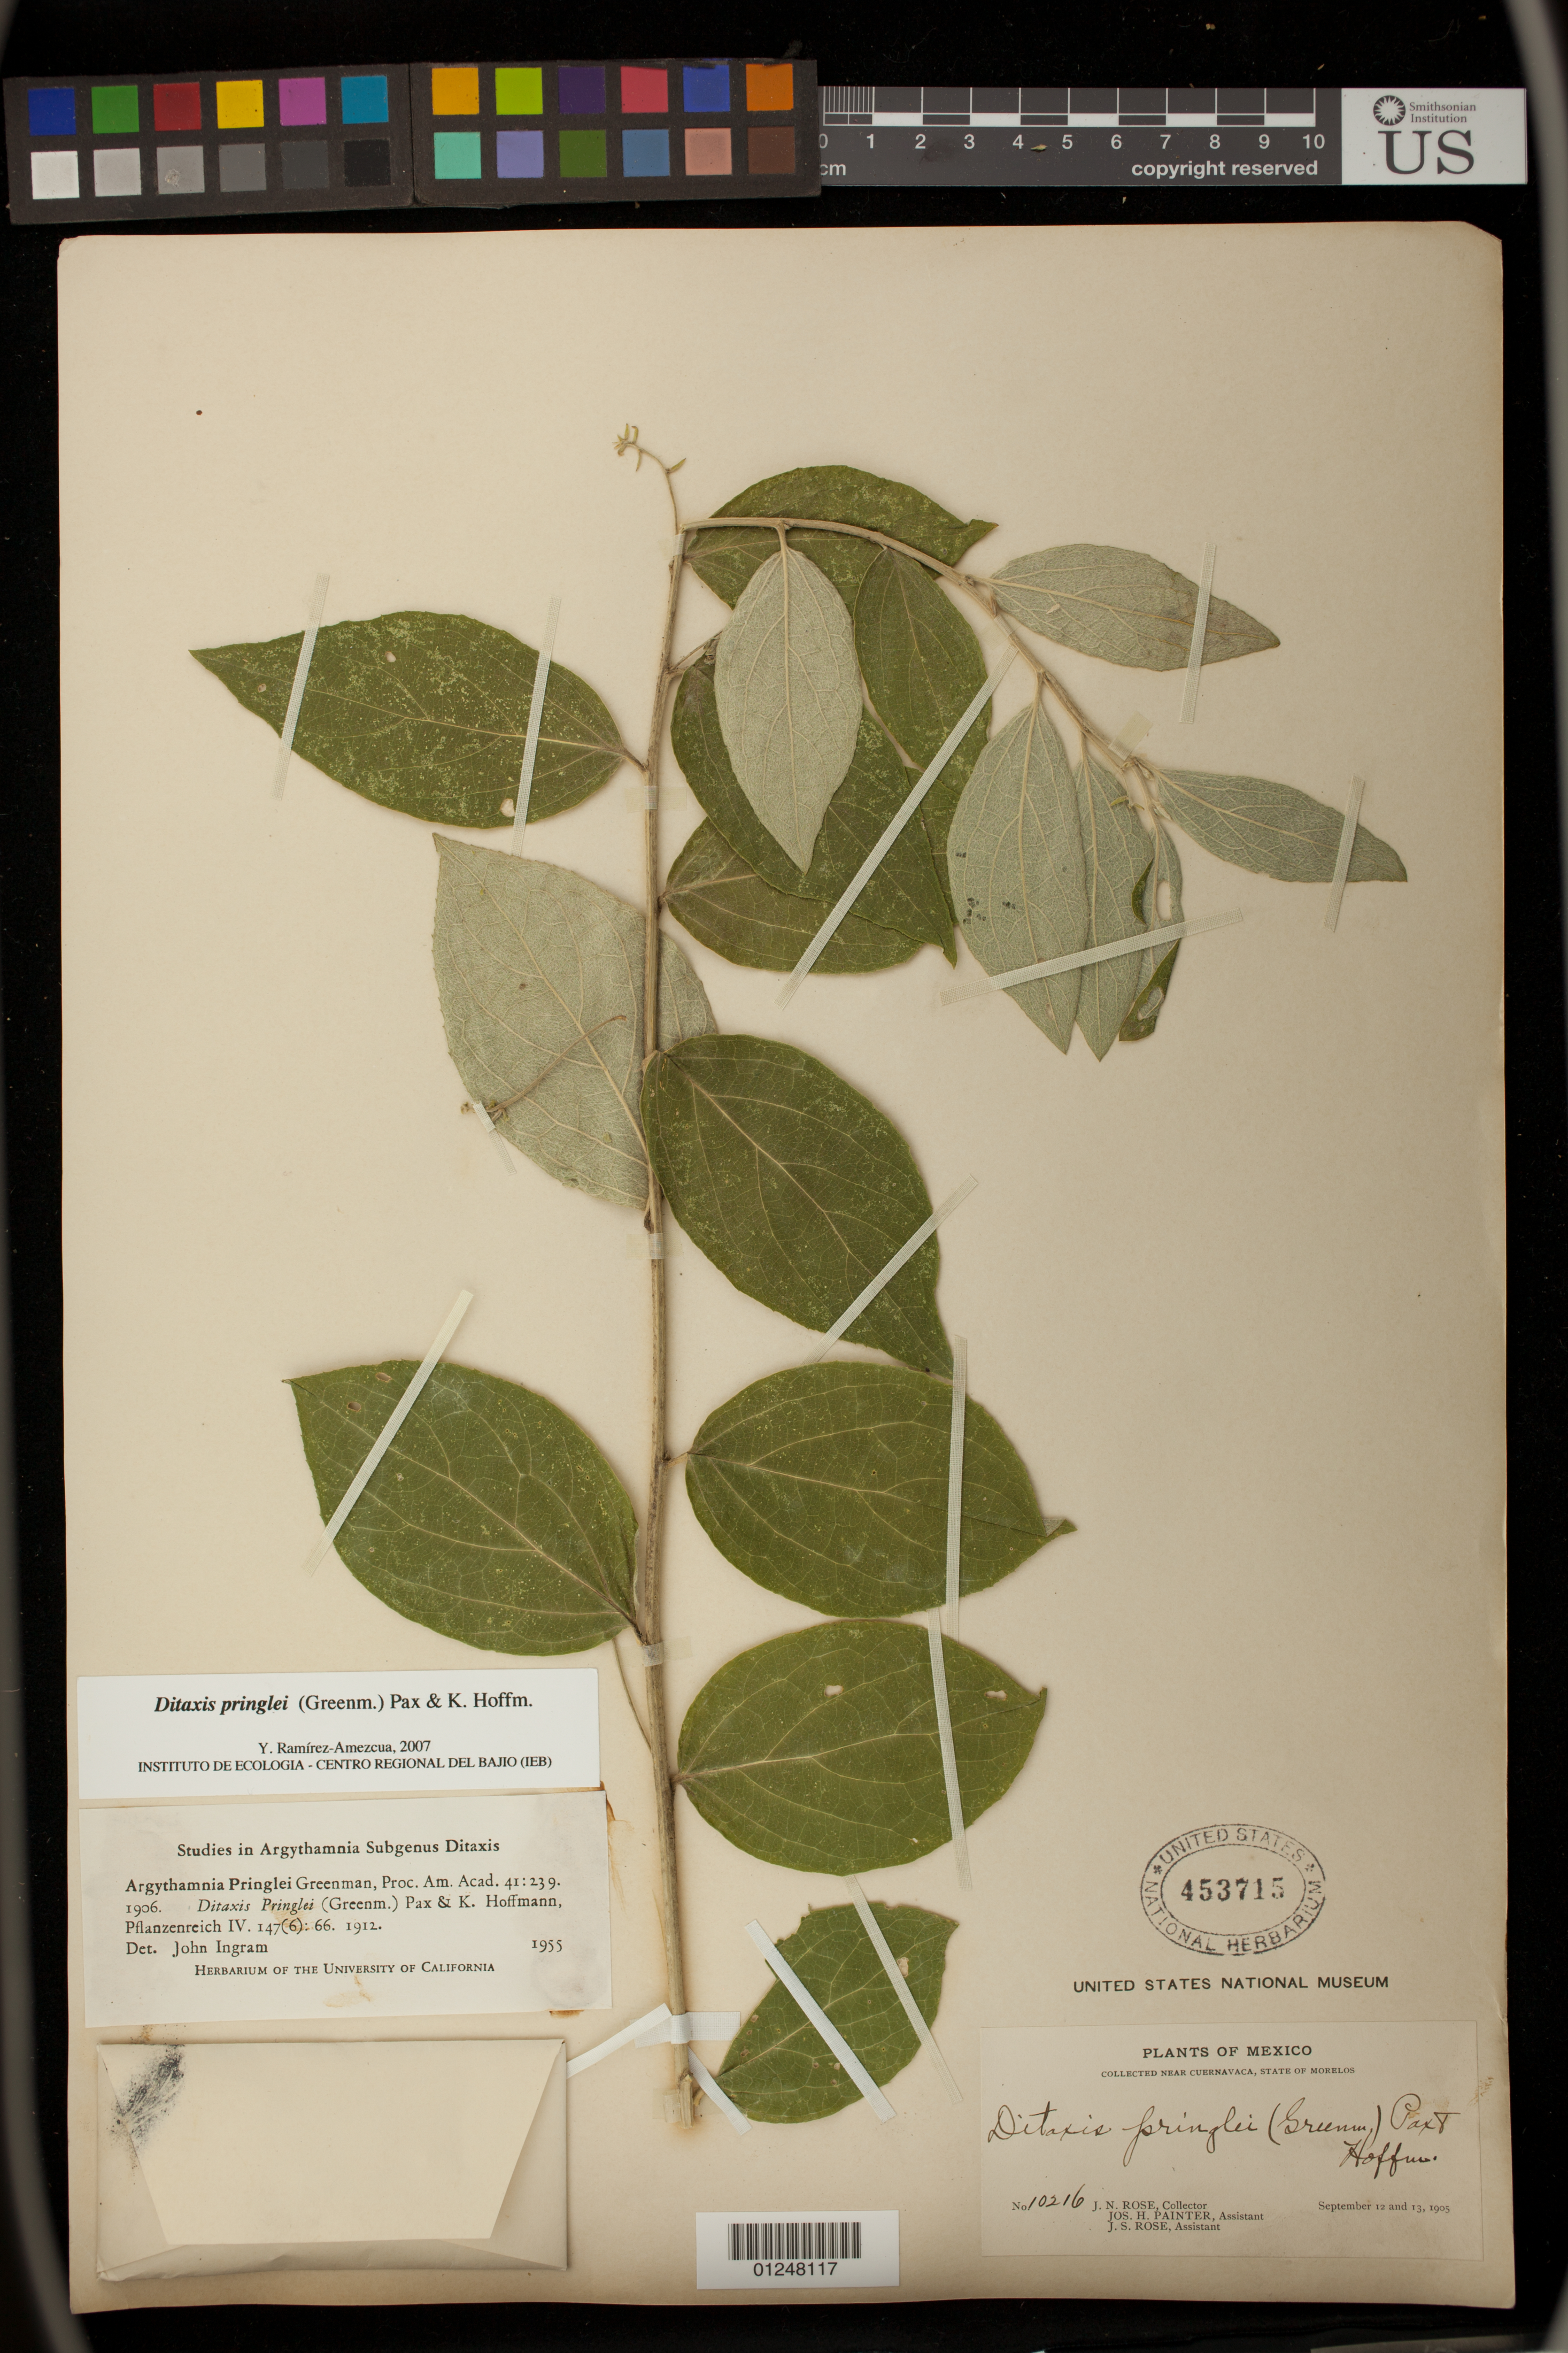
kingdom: Plantae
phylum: Tracheophyta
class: Magnoliopsida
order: Malpighiales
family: Euphorbiaceae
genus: Ditaxis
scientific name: Ditaxis pringlei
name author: (Greenm.) Pax & K. Hoffm.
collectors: J. N. Rose, J. H. Painter & J. S. Rose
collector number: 10216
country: Mexico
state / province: Morelos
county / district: Cuernavaca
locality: Near Cuernavaca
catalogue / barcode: US 453715